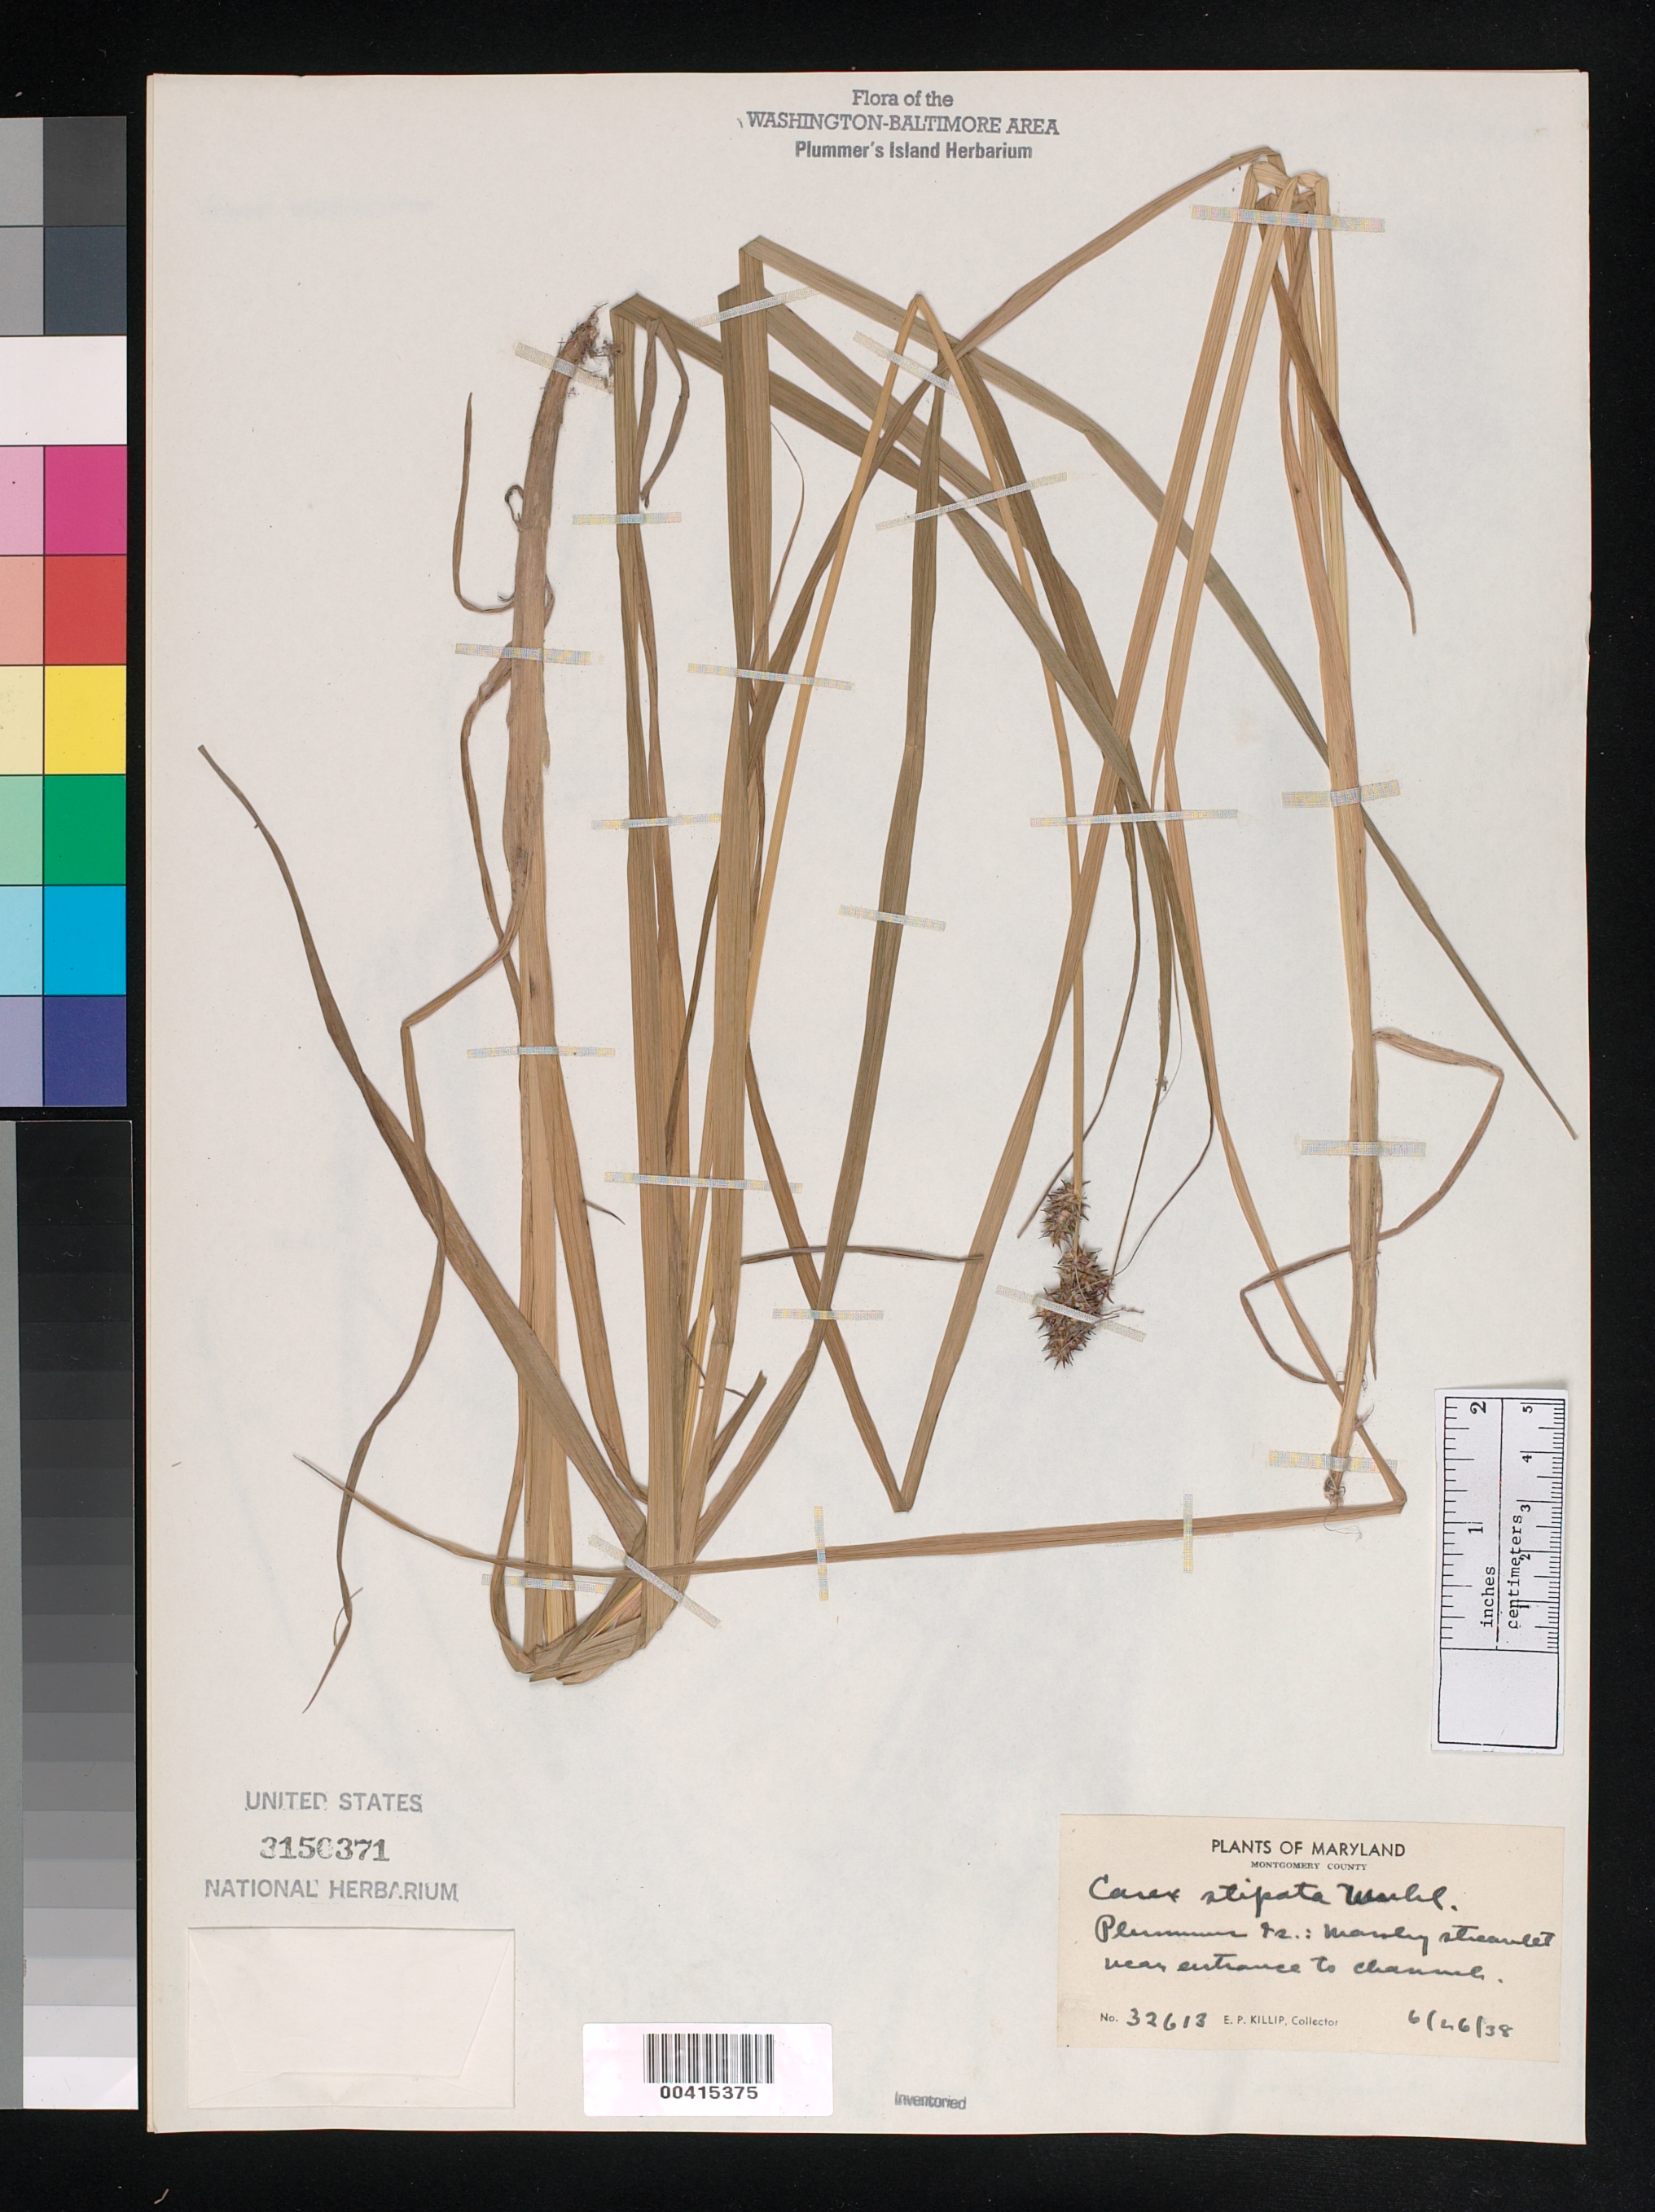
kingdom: Plantae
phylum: Tracheophyta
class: Liliopsida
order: Poales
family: Cyperaceae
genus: Carex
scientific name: Carex stipata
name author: Muhl. ex Willd.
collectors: E. P. Killip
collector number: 32613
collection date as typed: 26 Jun 1938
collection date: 1938-06-26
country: United States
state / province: Maryland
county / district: Montgomery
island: Plummers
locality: Plummer's Island; near entrance to channel Plummers Island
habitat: Marshy streamlet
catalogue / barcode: US 3150371